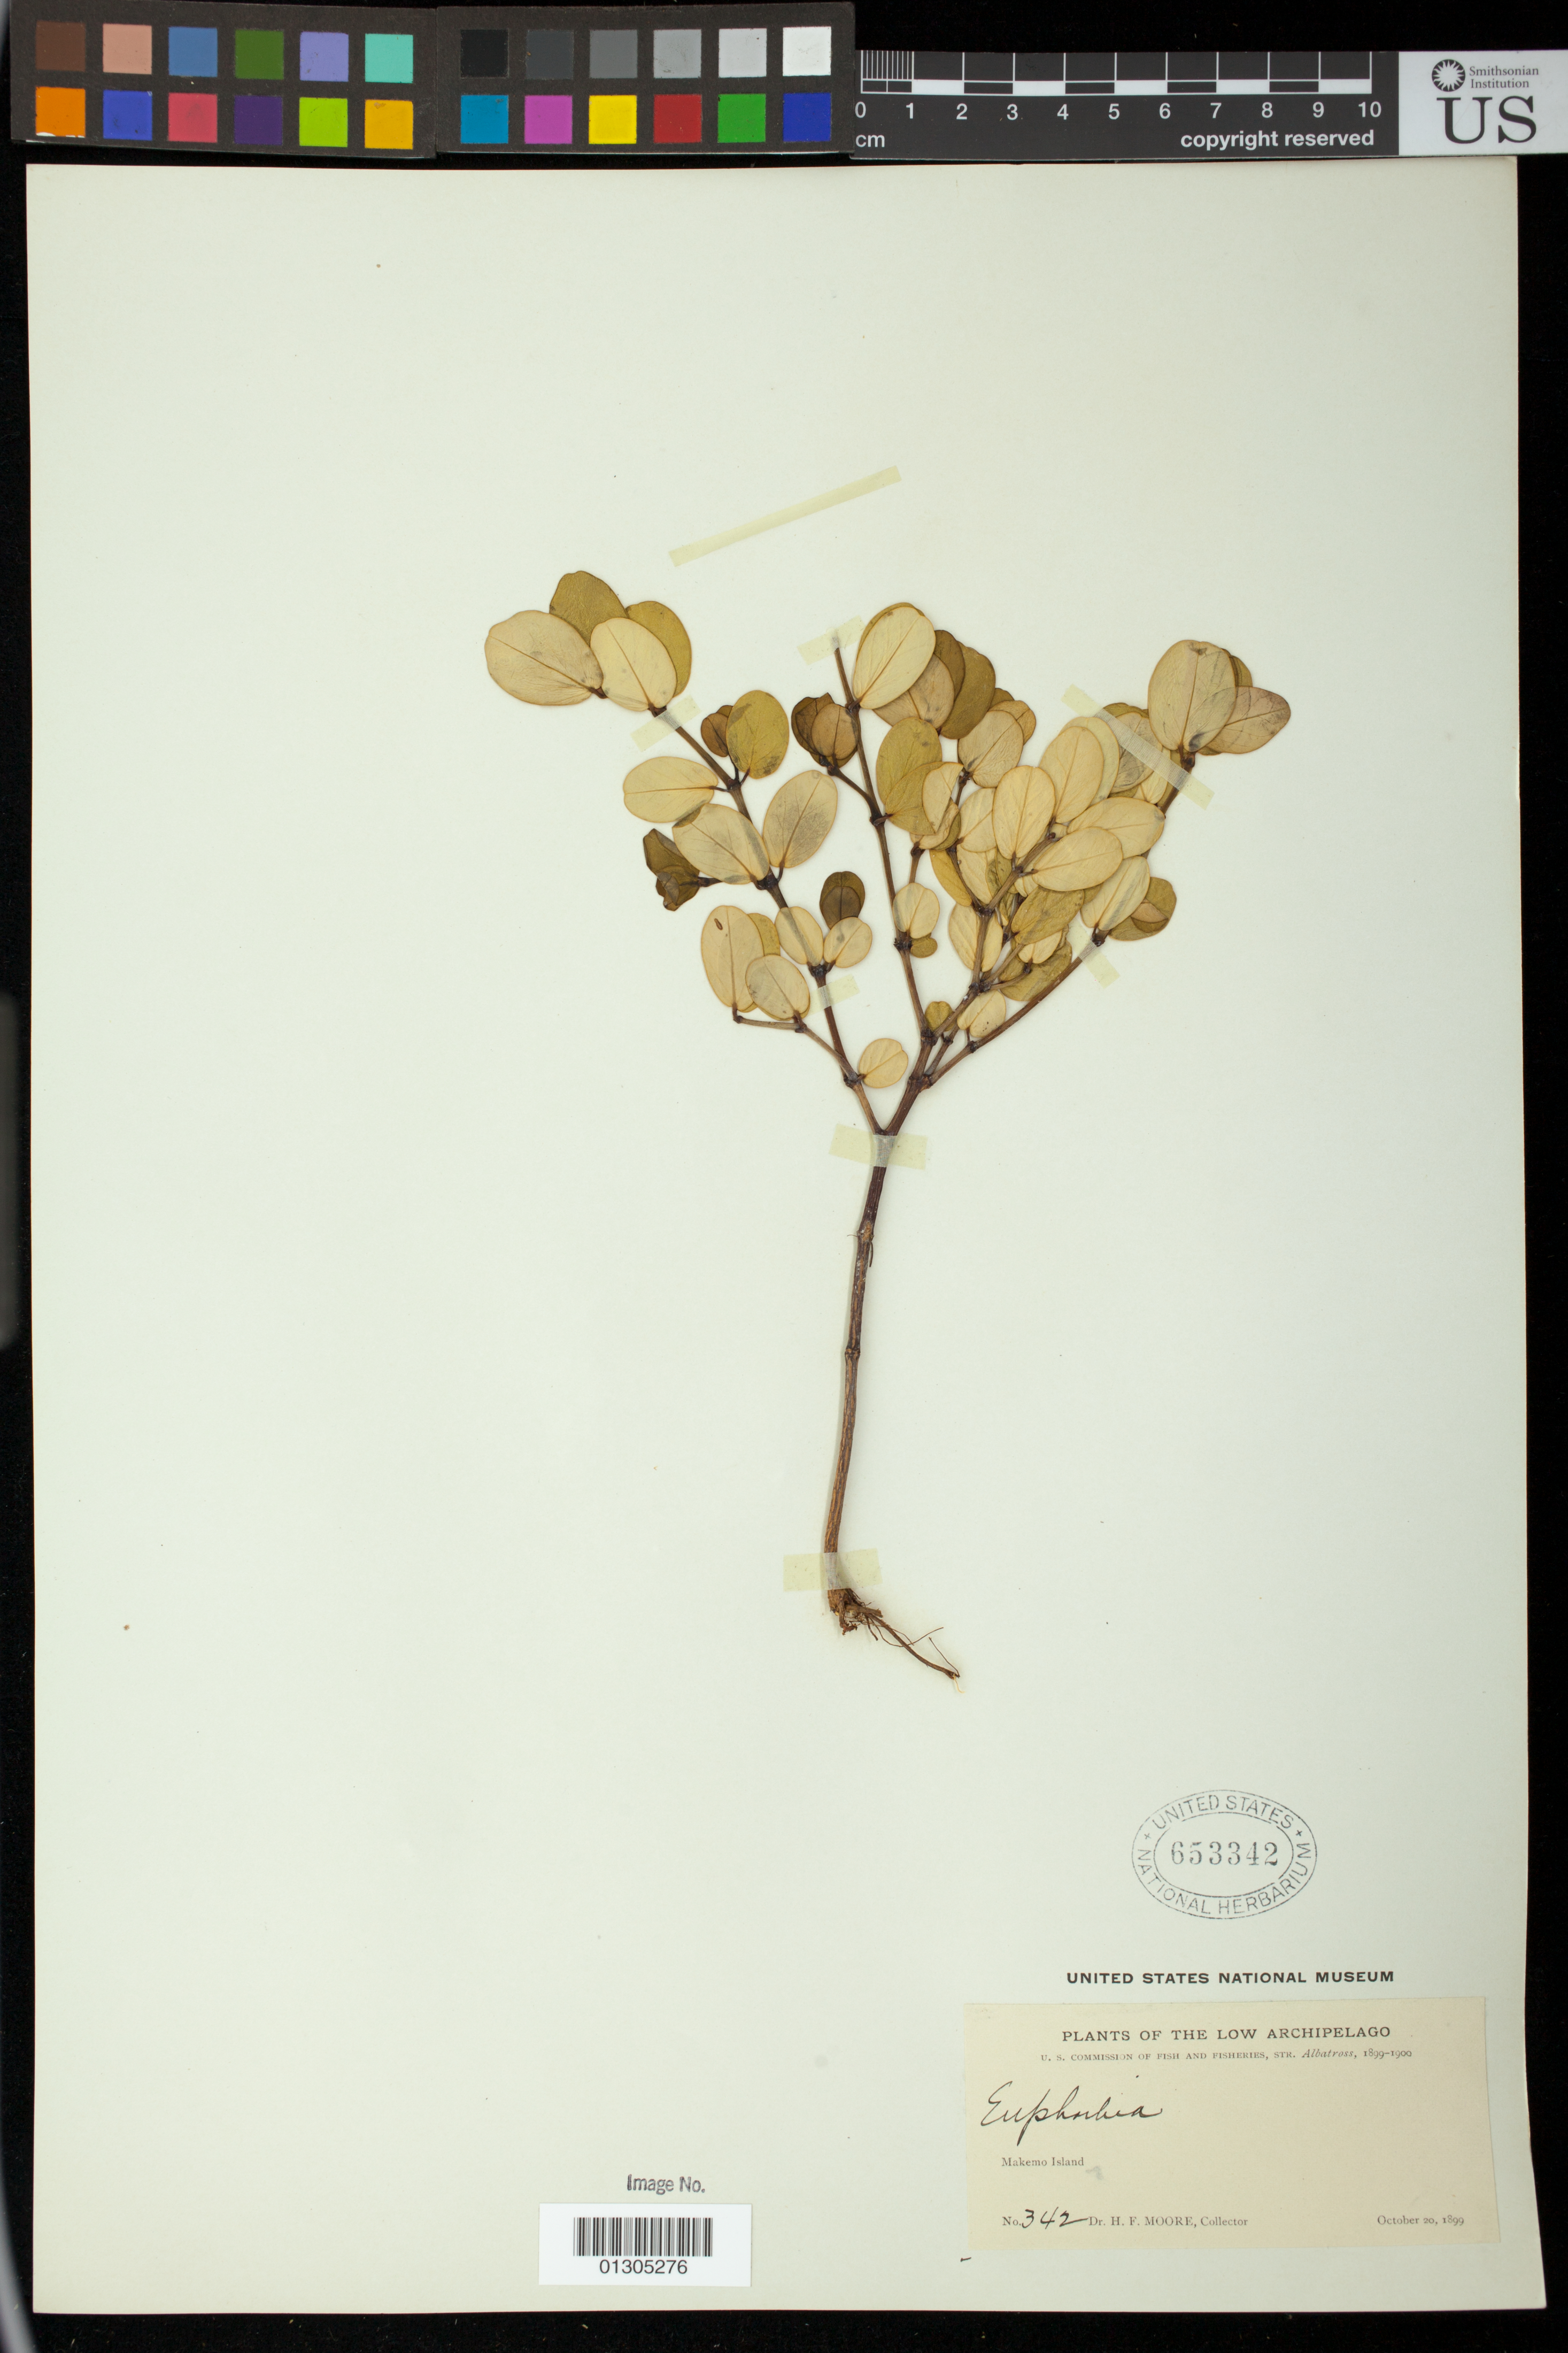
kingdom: Plantae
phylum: Tracheophyta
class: Magnoliopsida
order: Malpighiales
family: Euphorbiaceae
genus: Euphorbia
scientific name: Euphorbia atoto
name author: G. Forst.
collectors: H. F. Moore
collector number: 342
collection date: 1899-10-20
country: French Polynesia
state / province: Gambier Islands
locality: Makemo Island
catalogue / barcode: US 653342